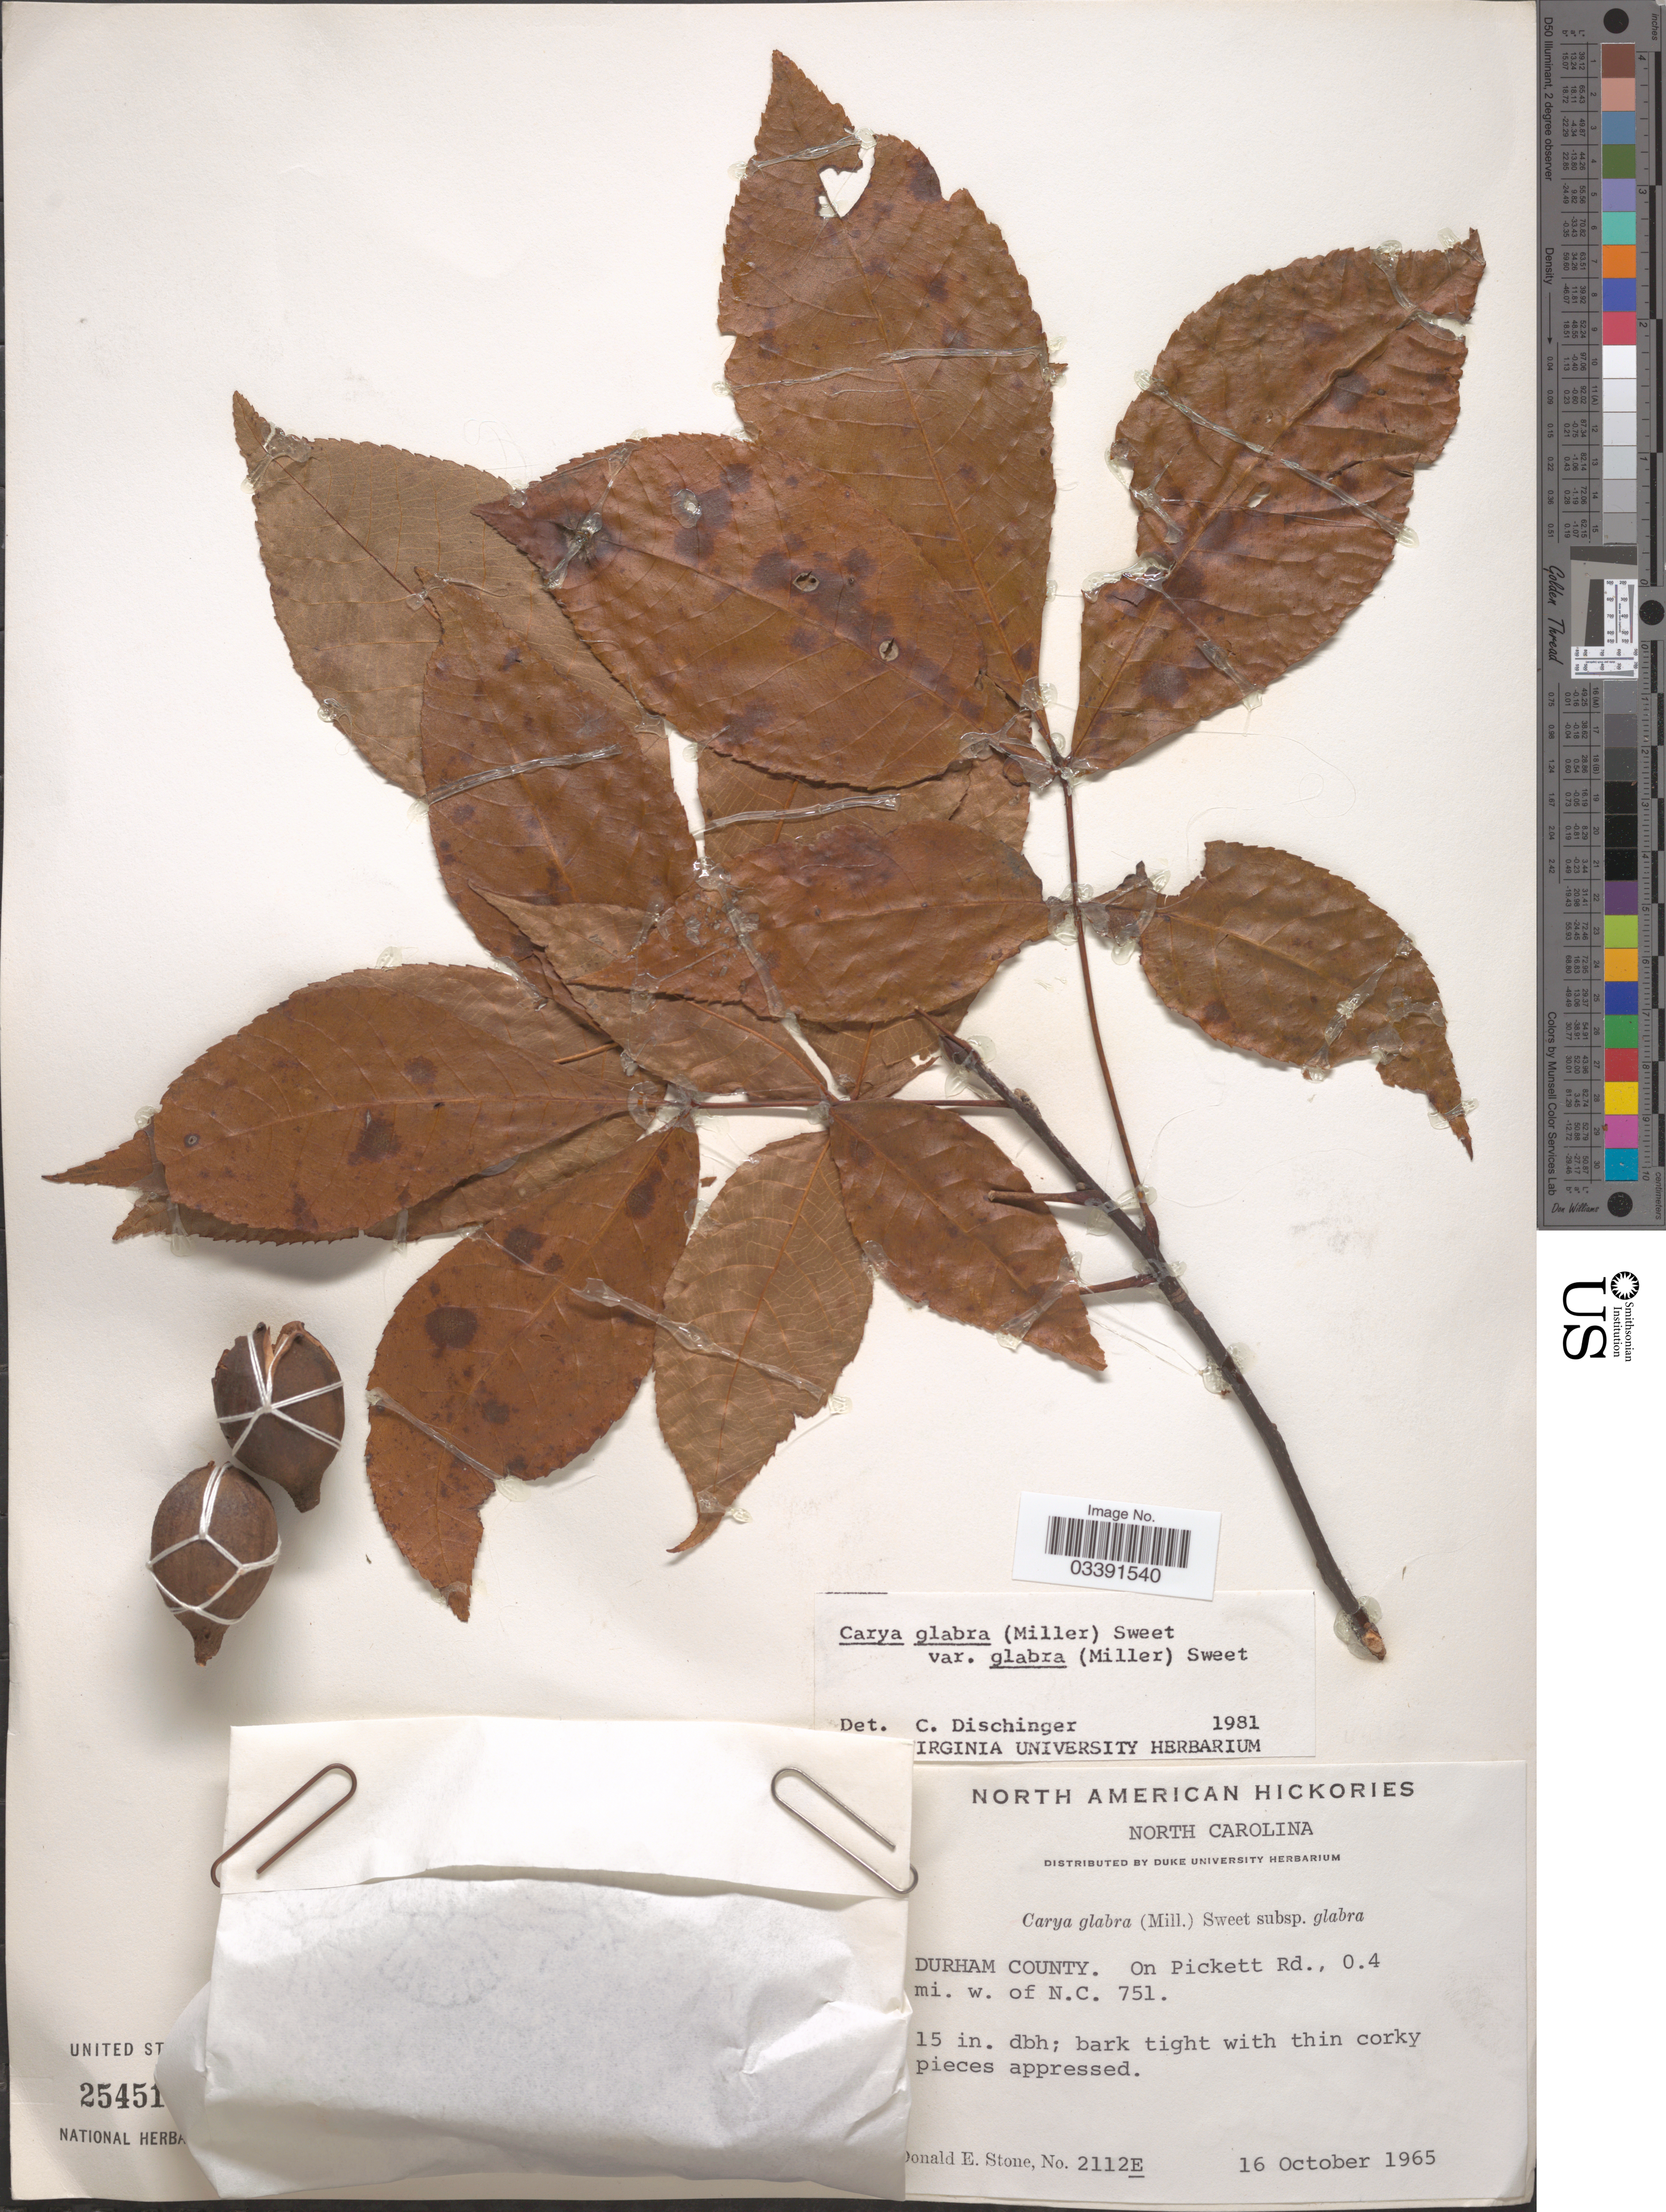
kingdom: Plantae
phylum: Tracheophyta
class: Magnoliopsida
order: Fagales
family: Juglandaceae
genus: Carya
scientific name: Carya glabra var. glabra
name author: (Mill.) Sweet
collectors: D. Stone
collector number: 2112E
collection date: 1965-10-16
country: United States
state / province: North Carolina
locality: Durham County. On Pickett Rd., 0.4 mi. w. of N.C. 751.